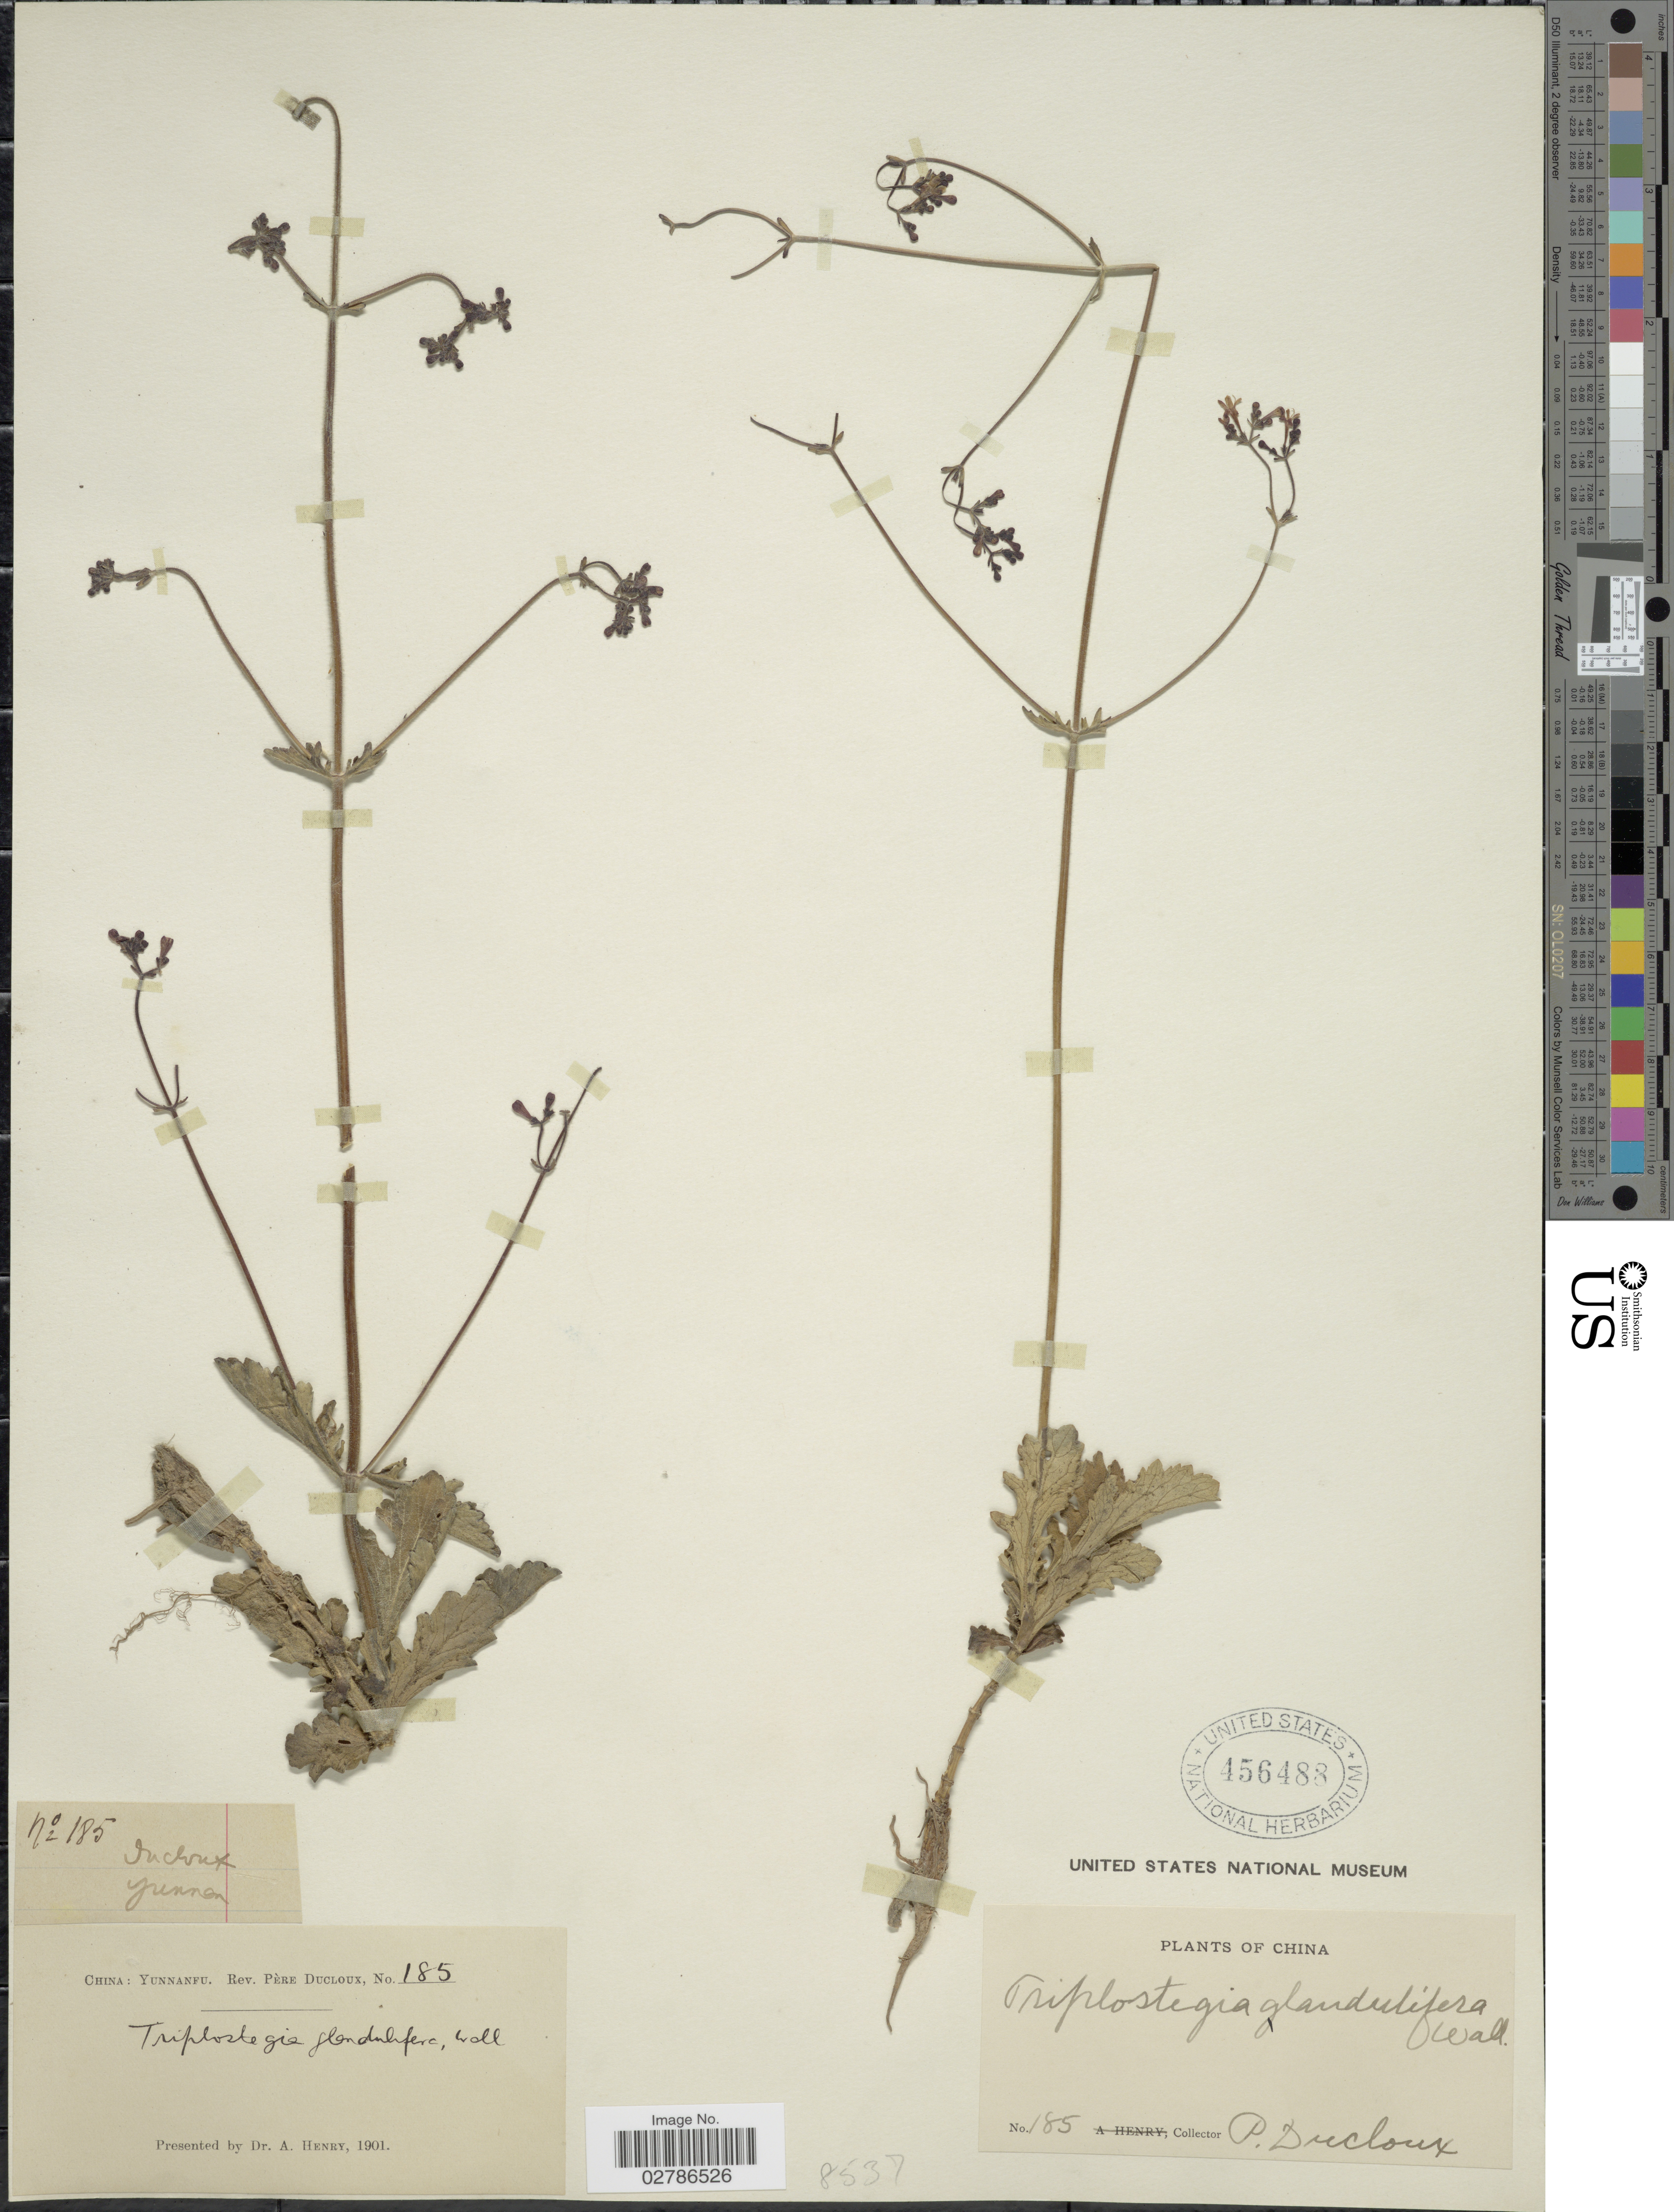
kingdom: Plantae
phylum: Tracheophyta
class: Magnoliopsida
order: Dipsacales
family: Caprifoliaceae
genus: Triplostegia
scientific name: Triplostegia glandulifera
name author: Wall. ex DC.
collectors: F. Ducloux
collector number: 185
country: China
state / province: Yunnan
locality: Yunnanfu.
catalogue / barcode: US 456488